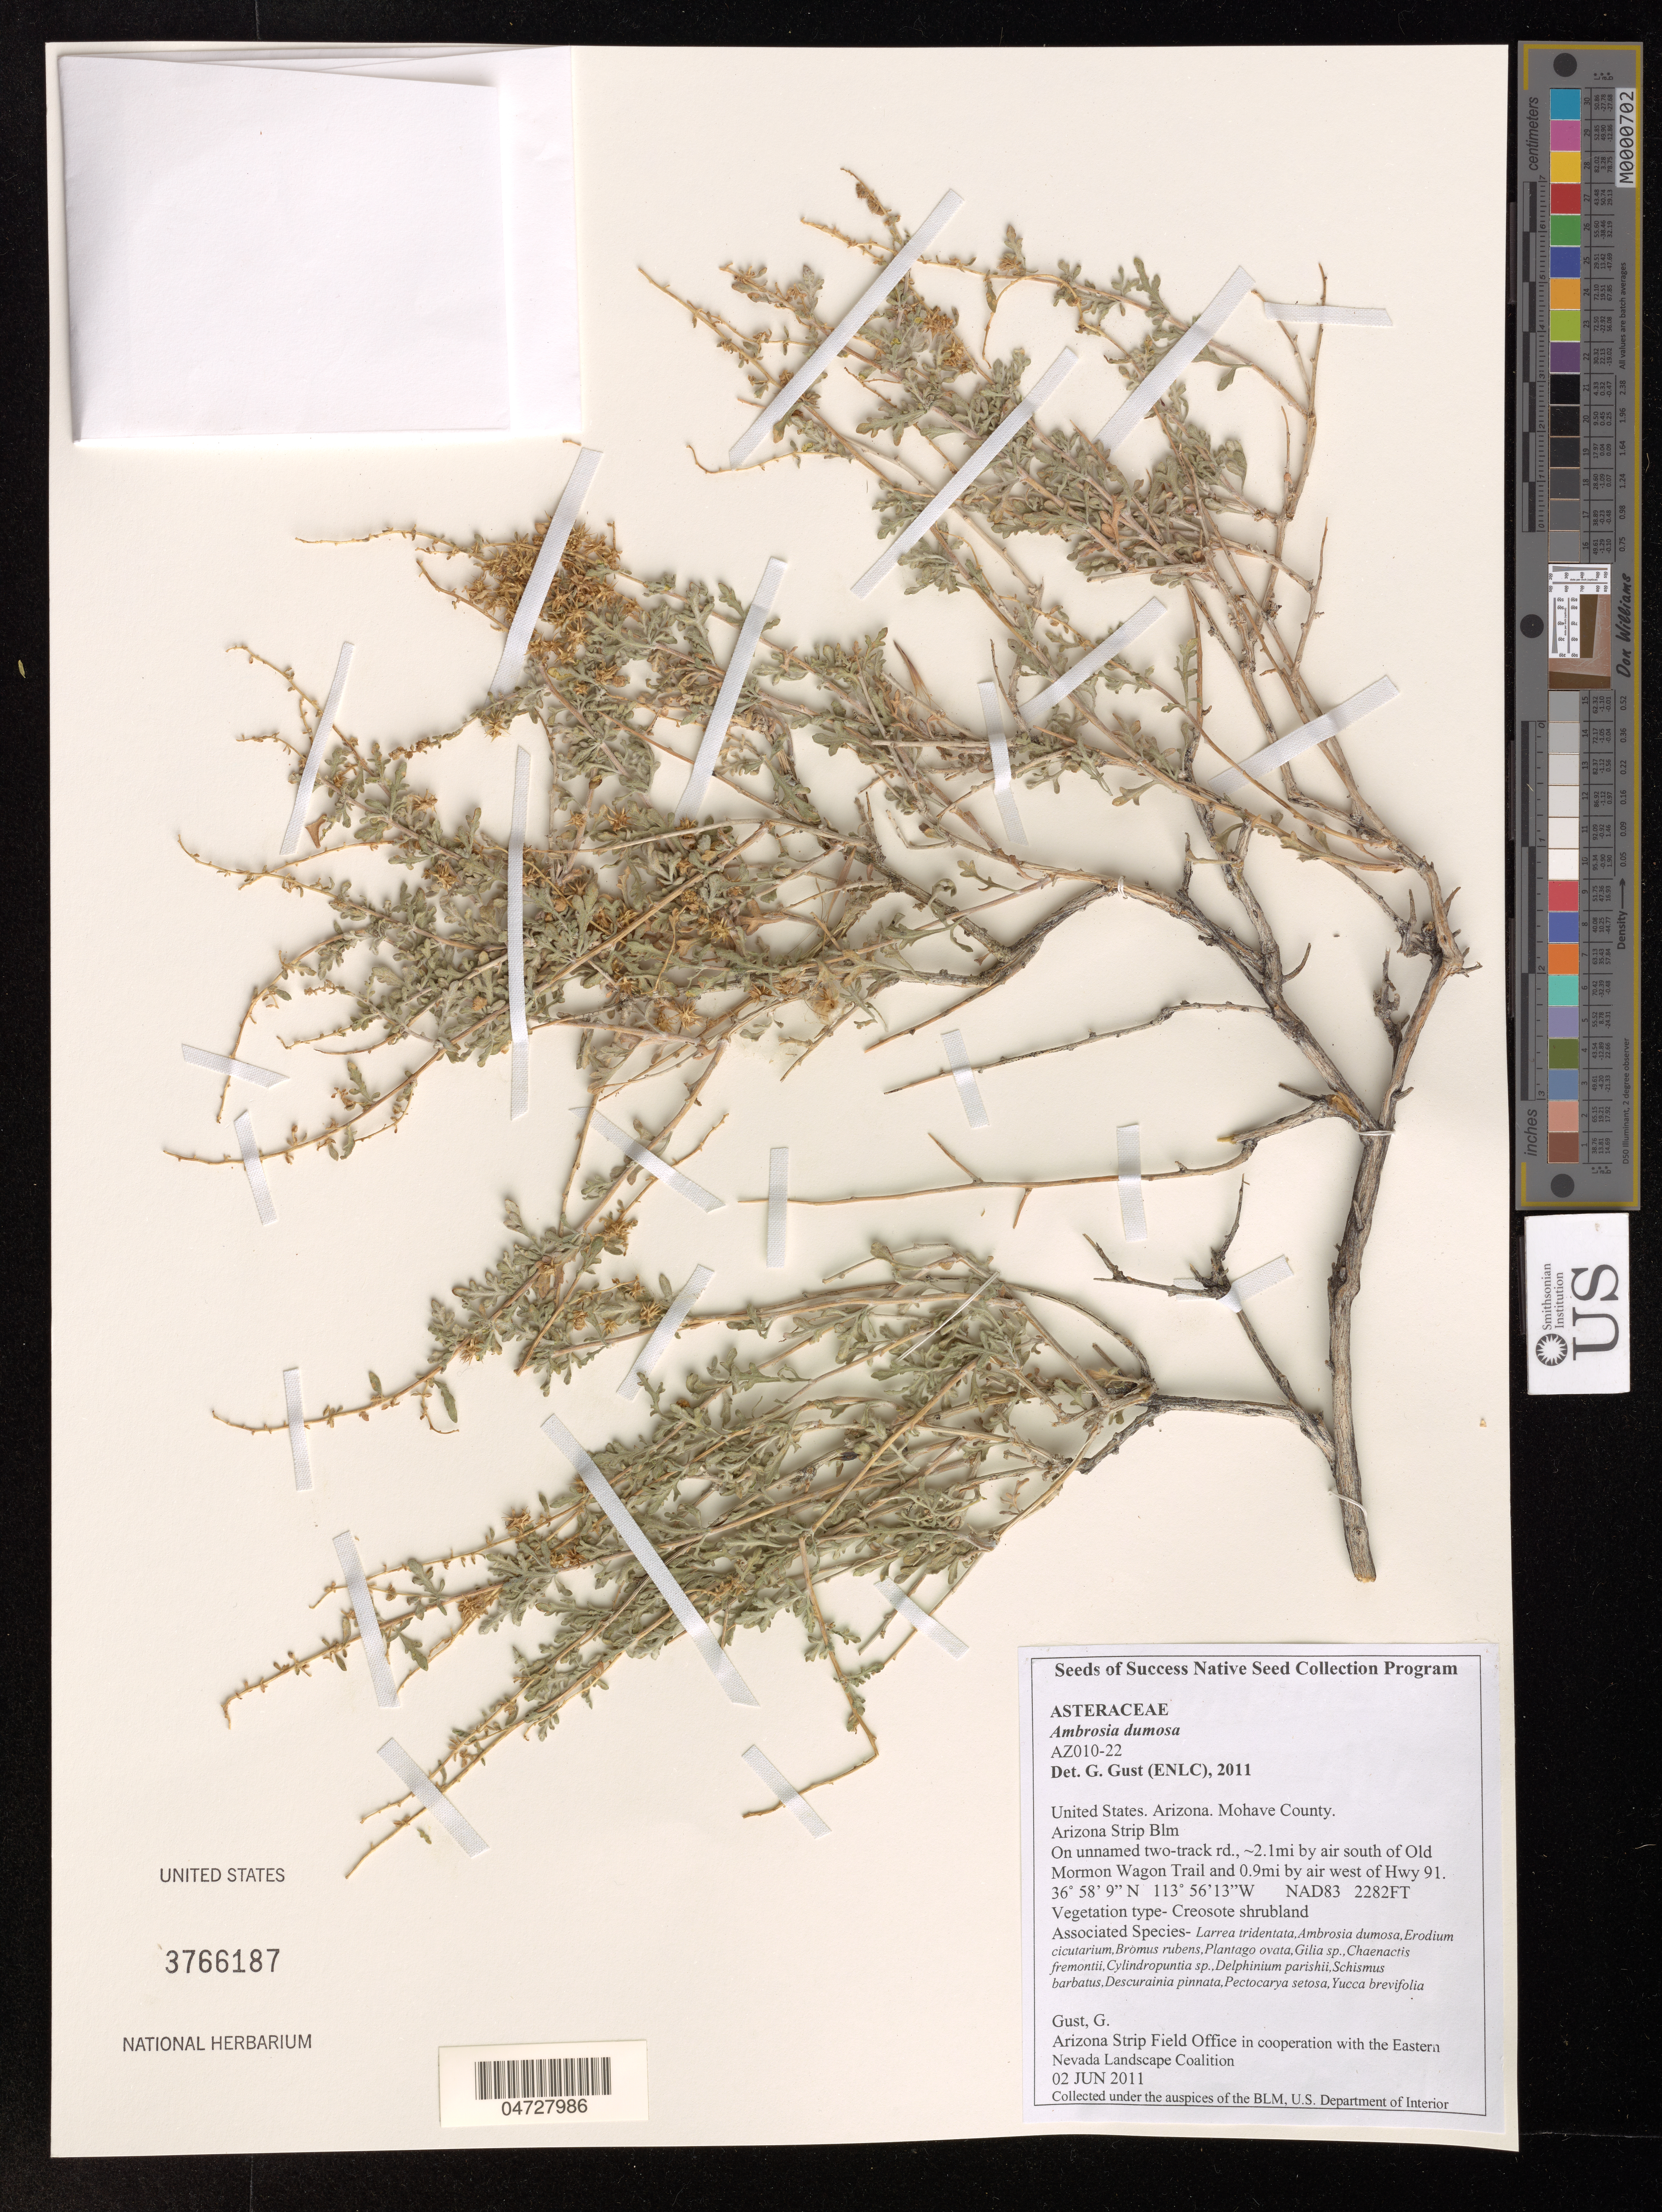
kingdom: Plantae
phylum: Tracheophyta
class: Magnoliopsida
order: Asterales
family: Asteraceae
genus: Ambrosia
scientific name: Ambrosia dumosa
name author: (A. Gray) W.W.Payne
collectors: G. Gust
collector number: AZ010-22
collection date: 2011-06-02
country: United States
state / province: Arizona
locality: Mohave County, Arizona Strip Blm, On unnamed two-track rd., ~2.1 mi by air south of Old Mormon Wagon Trail and 0.9 mi by air west of Hwy 91.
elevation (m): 696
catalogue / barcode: US 3766187